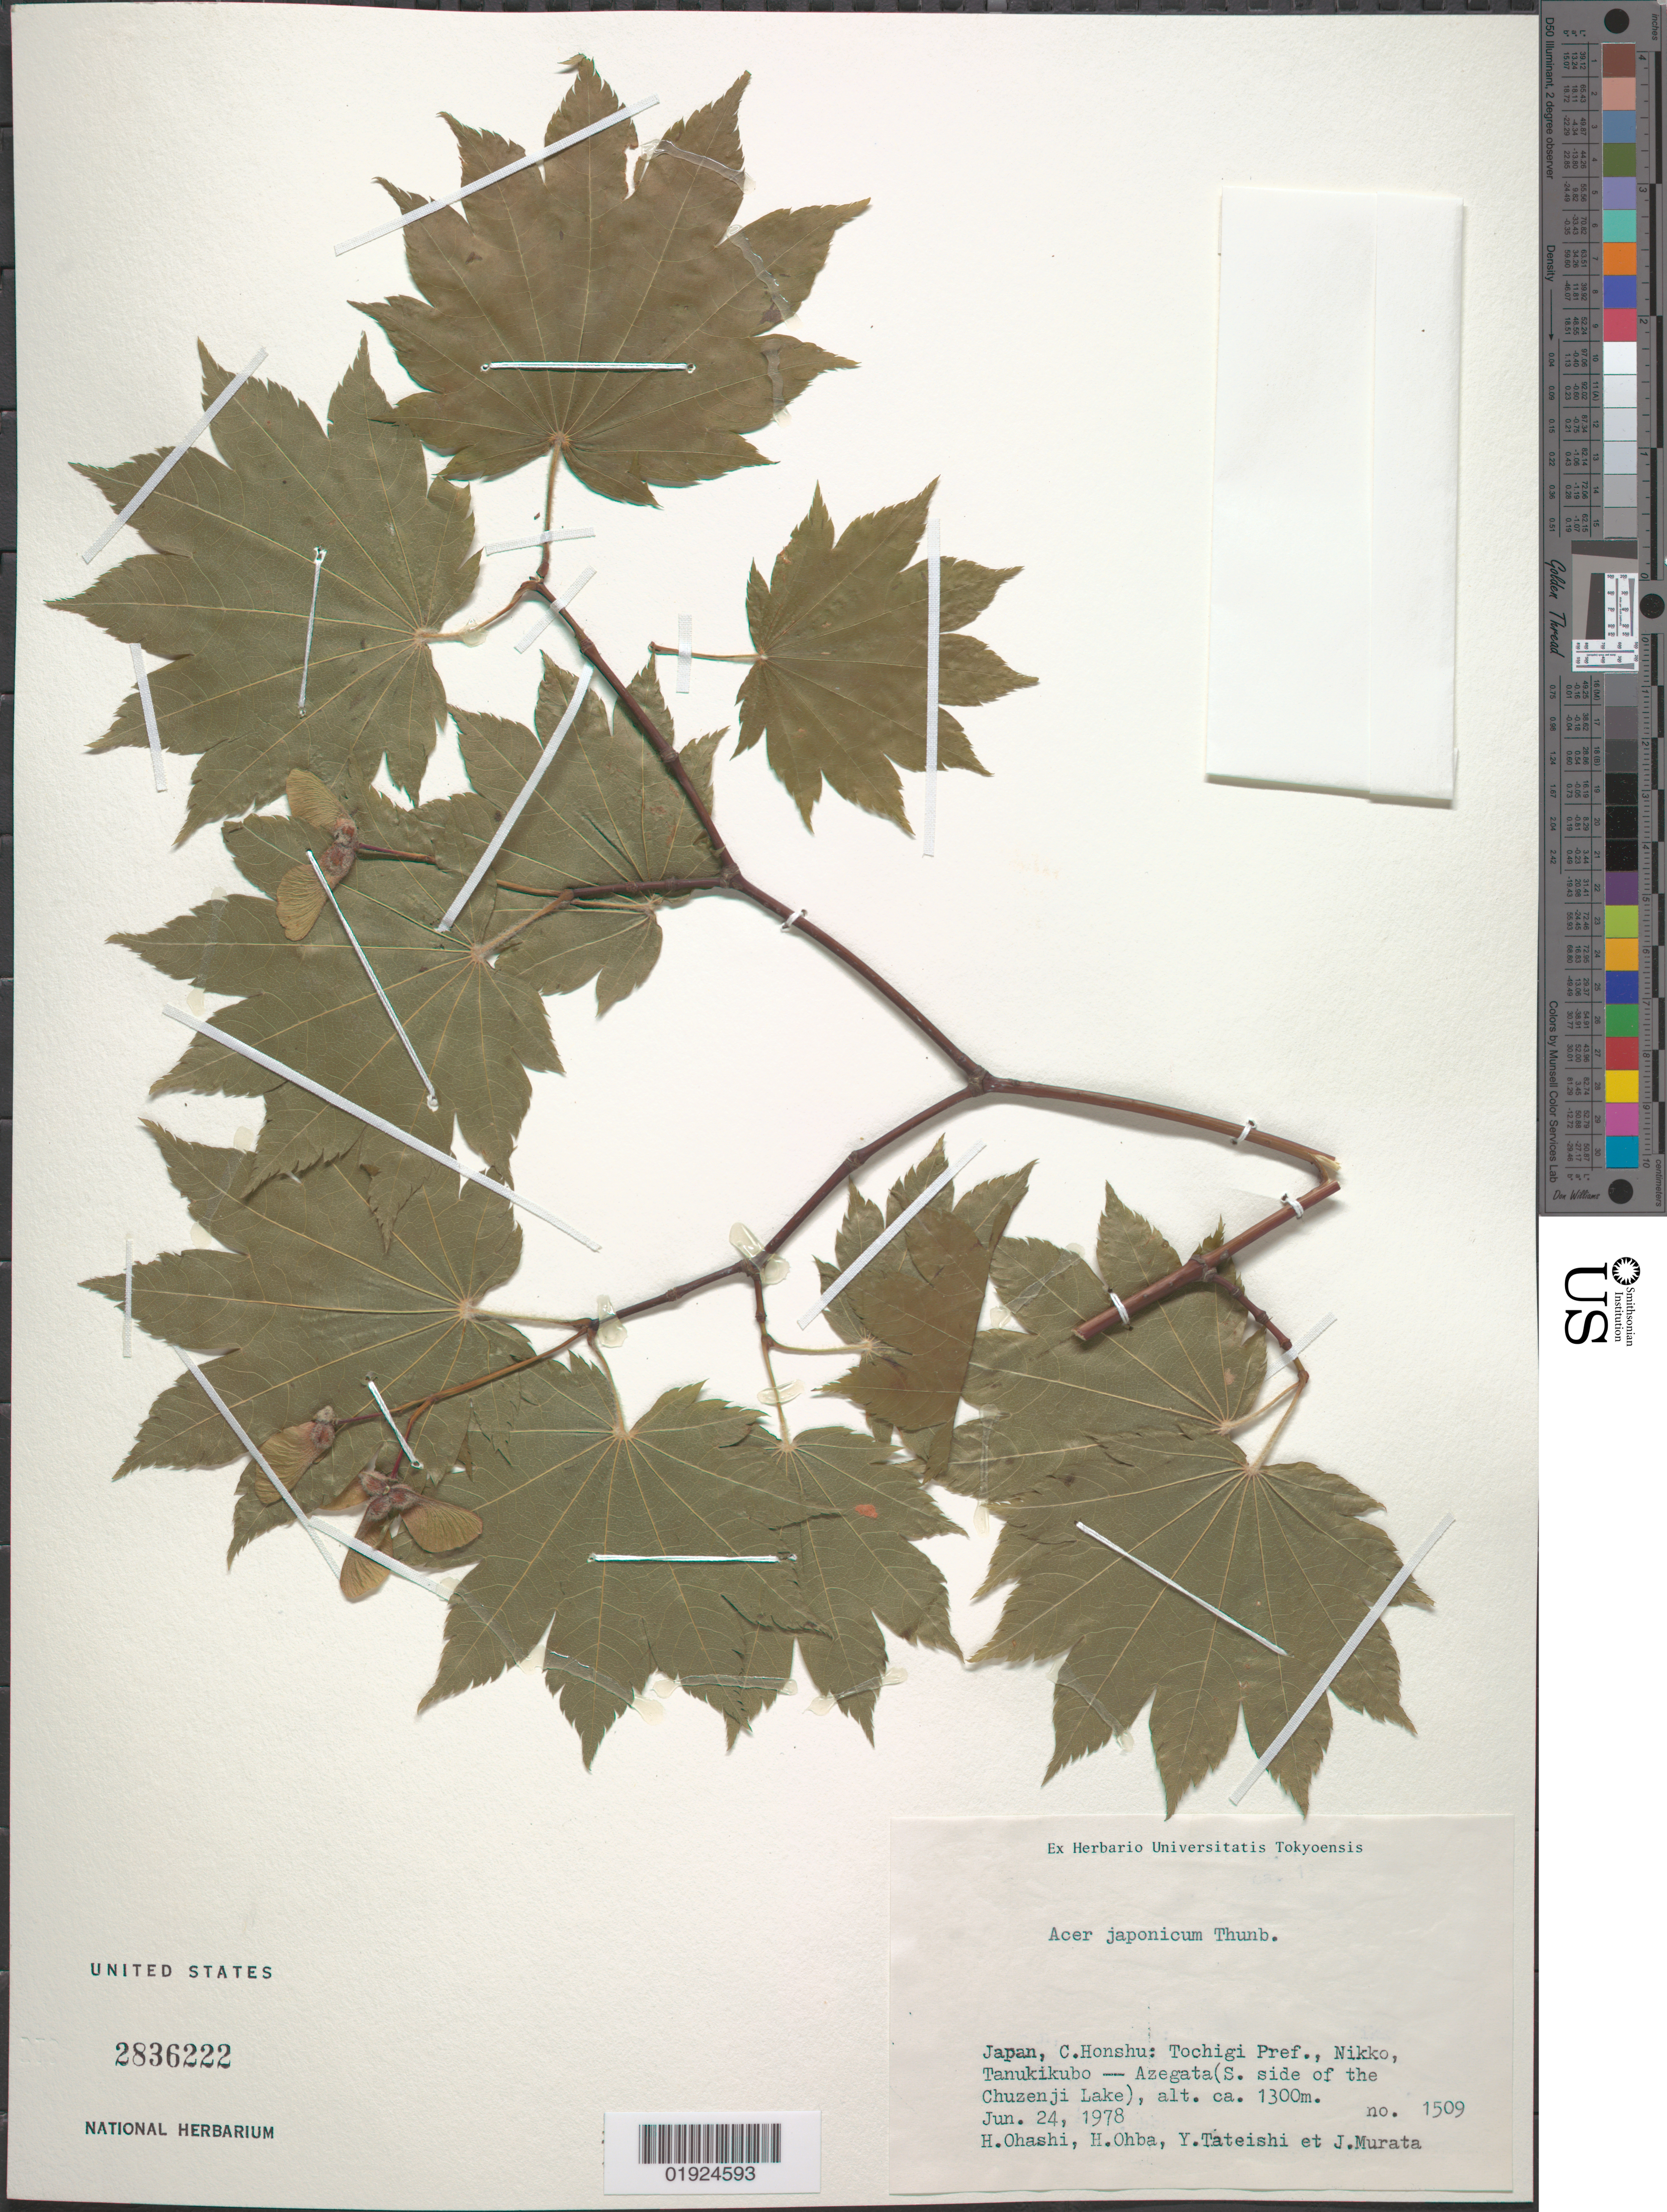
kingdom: Plantae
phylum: Tracheophyta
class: Magnoliopsida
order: Sapindales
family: Sapindaceae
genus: Acer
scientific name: Acer japonicum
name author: Thunb.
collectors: H. Ohashi, H. Ohba, Y. Tateishi & J. Murata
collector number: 1509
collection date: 1978-06-24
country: Japan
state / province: Totigi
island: Honshu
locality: Nikko, Tanukikubo - Azegata (S side of the Chuzenji Lake)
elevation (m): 1300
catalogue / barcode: US 2836222